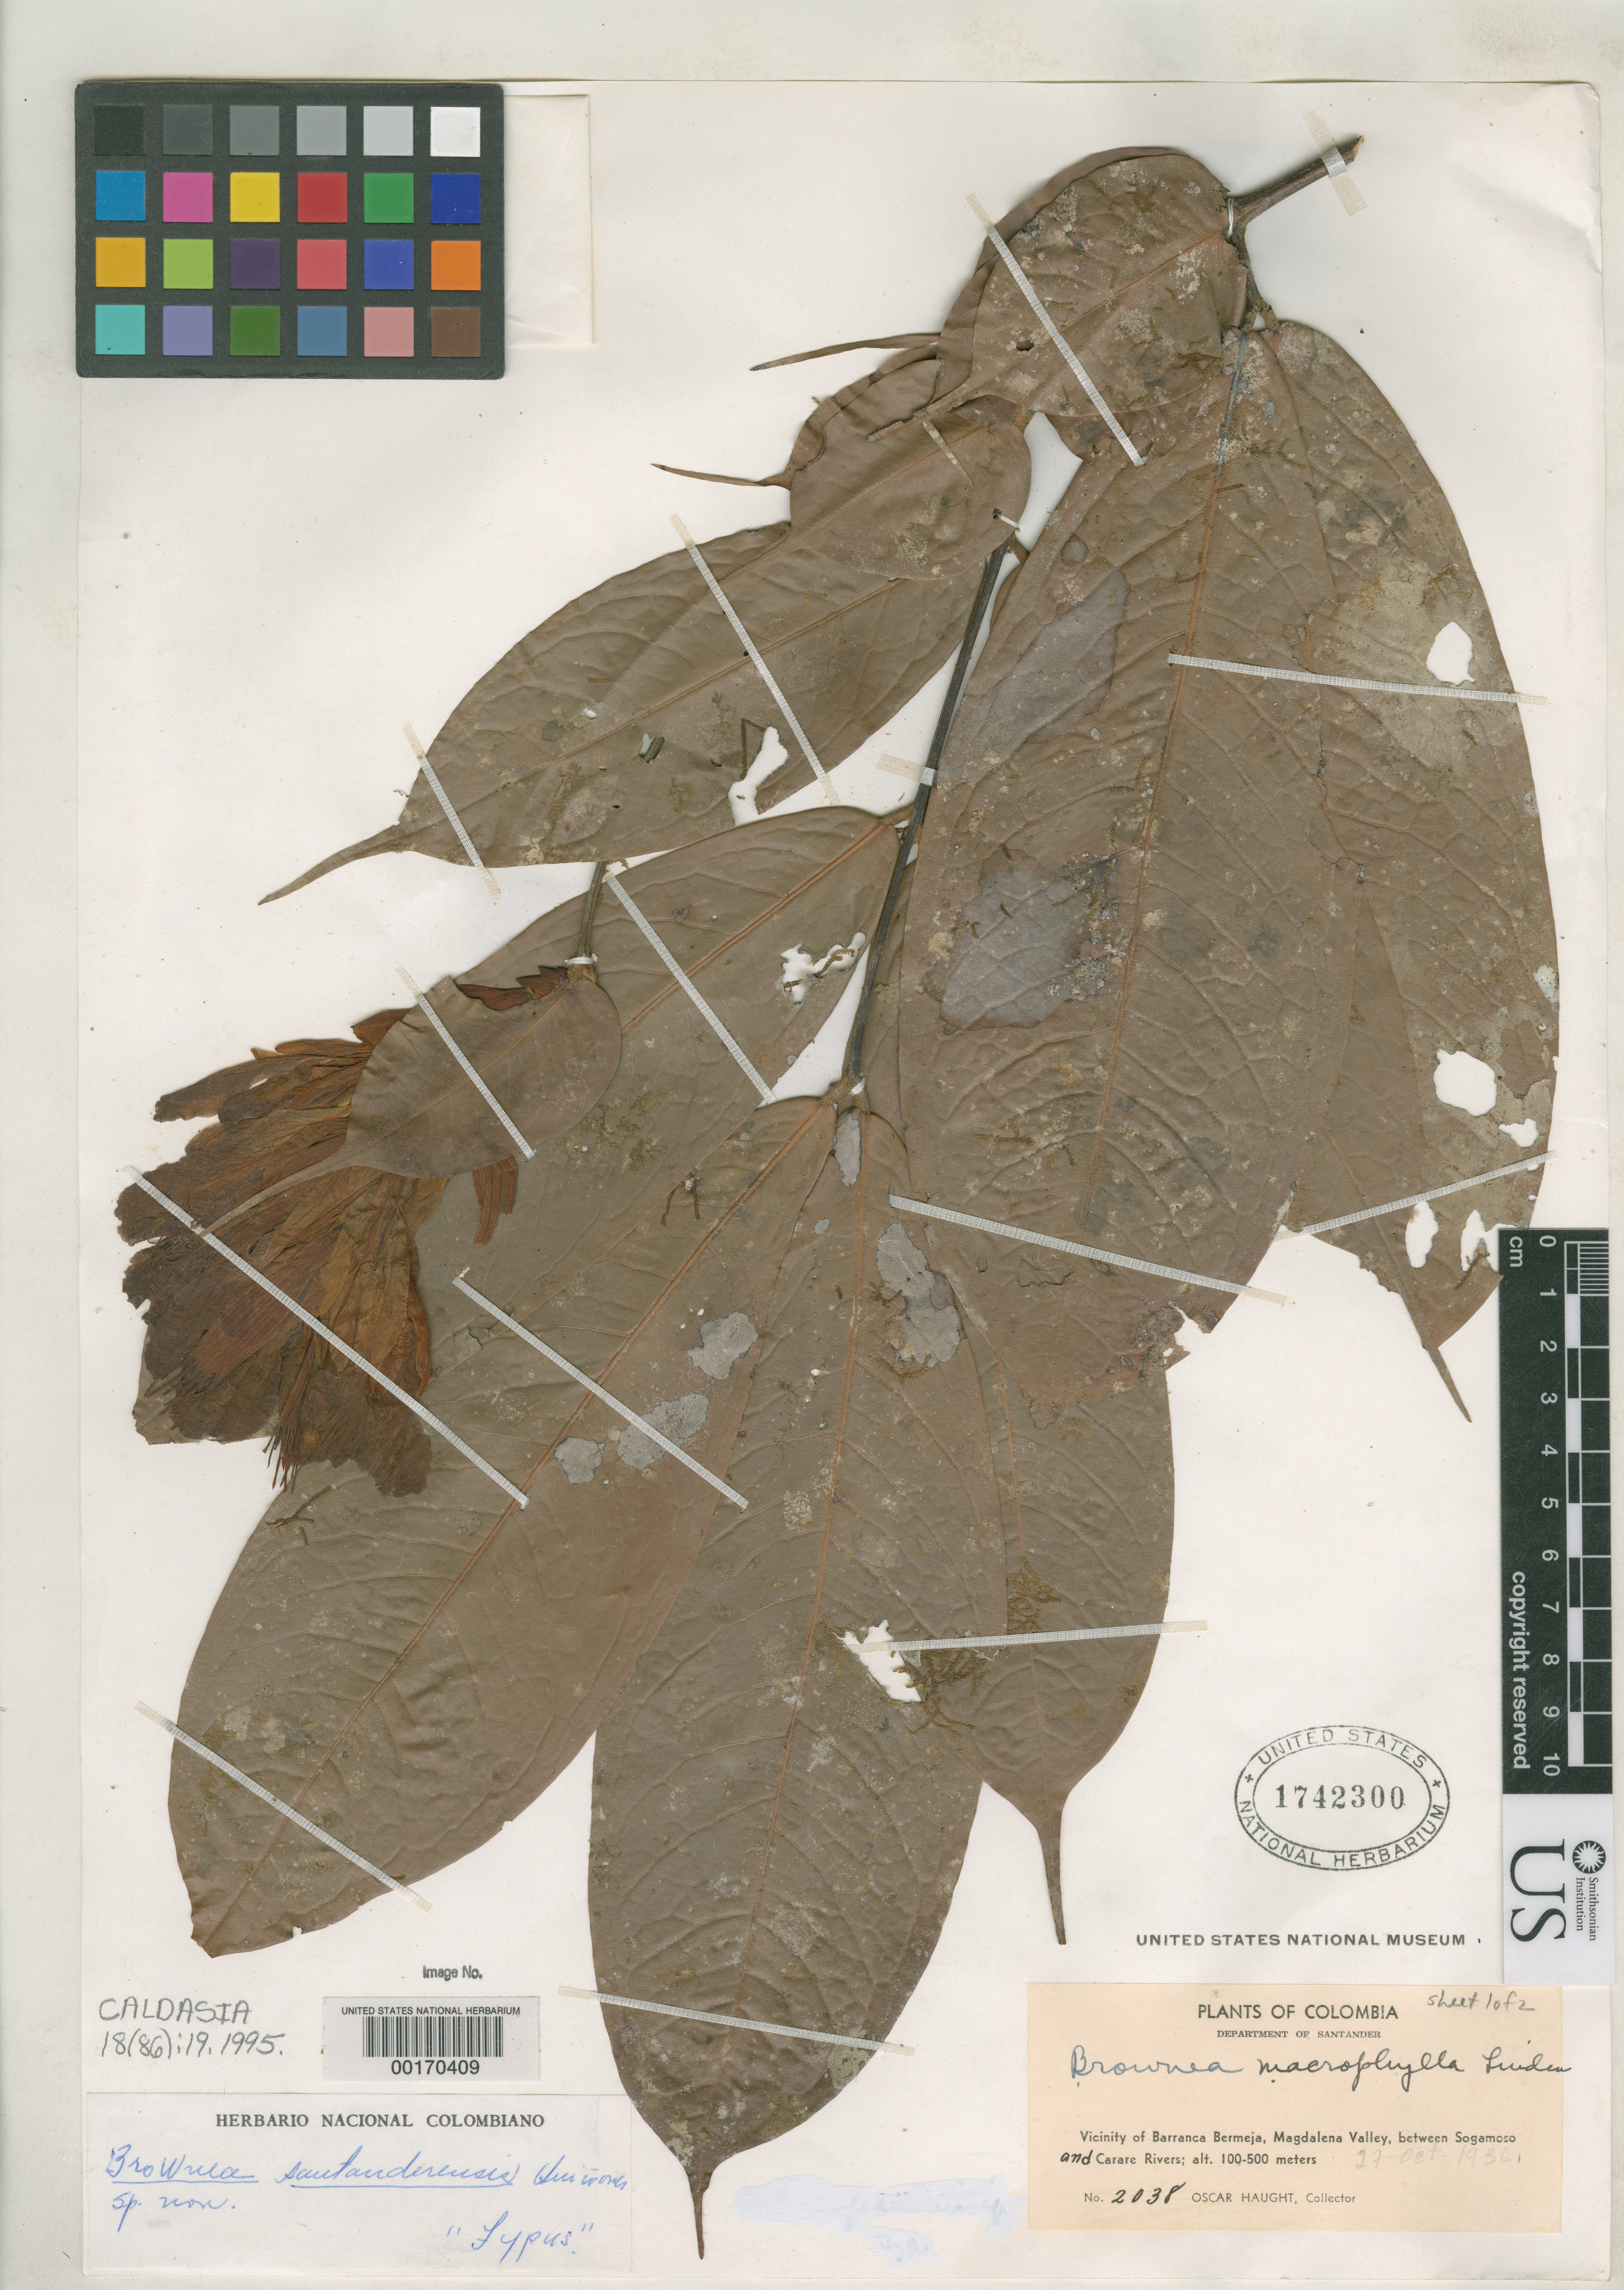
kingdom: Plantae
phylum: Tracheophyta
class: Magnoliopsida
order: Fabales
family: Fabaceae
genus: Brownea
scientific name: Brownea santanderensis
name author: Quiñones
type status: Holotype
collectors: O. L. Haught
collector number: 2038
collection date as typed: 27 Oct 1936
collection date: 1936-10-27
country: Colombia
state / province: Santander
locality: Aguas Blancas Creek, 30 km S of El Centro, vicinity of Barrancabermeja, Magdalena Valley, between Sogamoso & Carare Rivers.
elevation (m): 100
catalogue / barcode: US 1742300